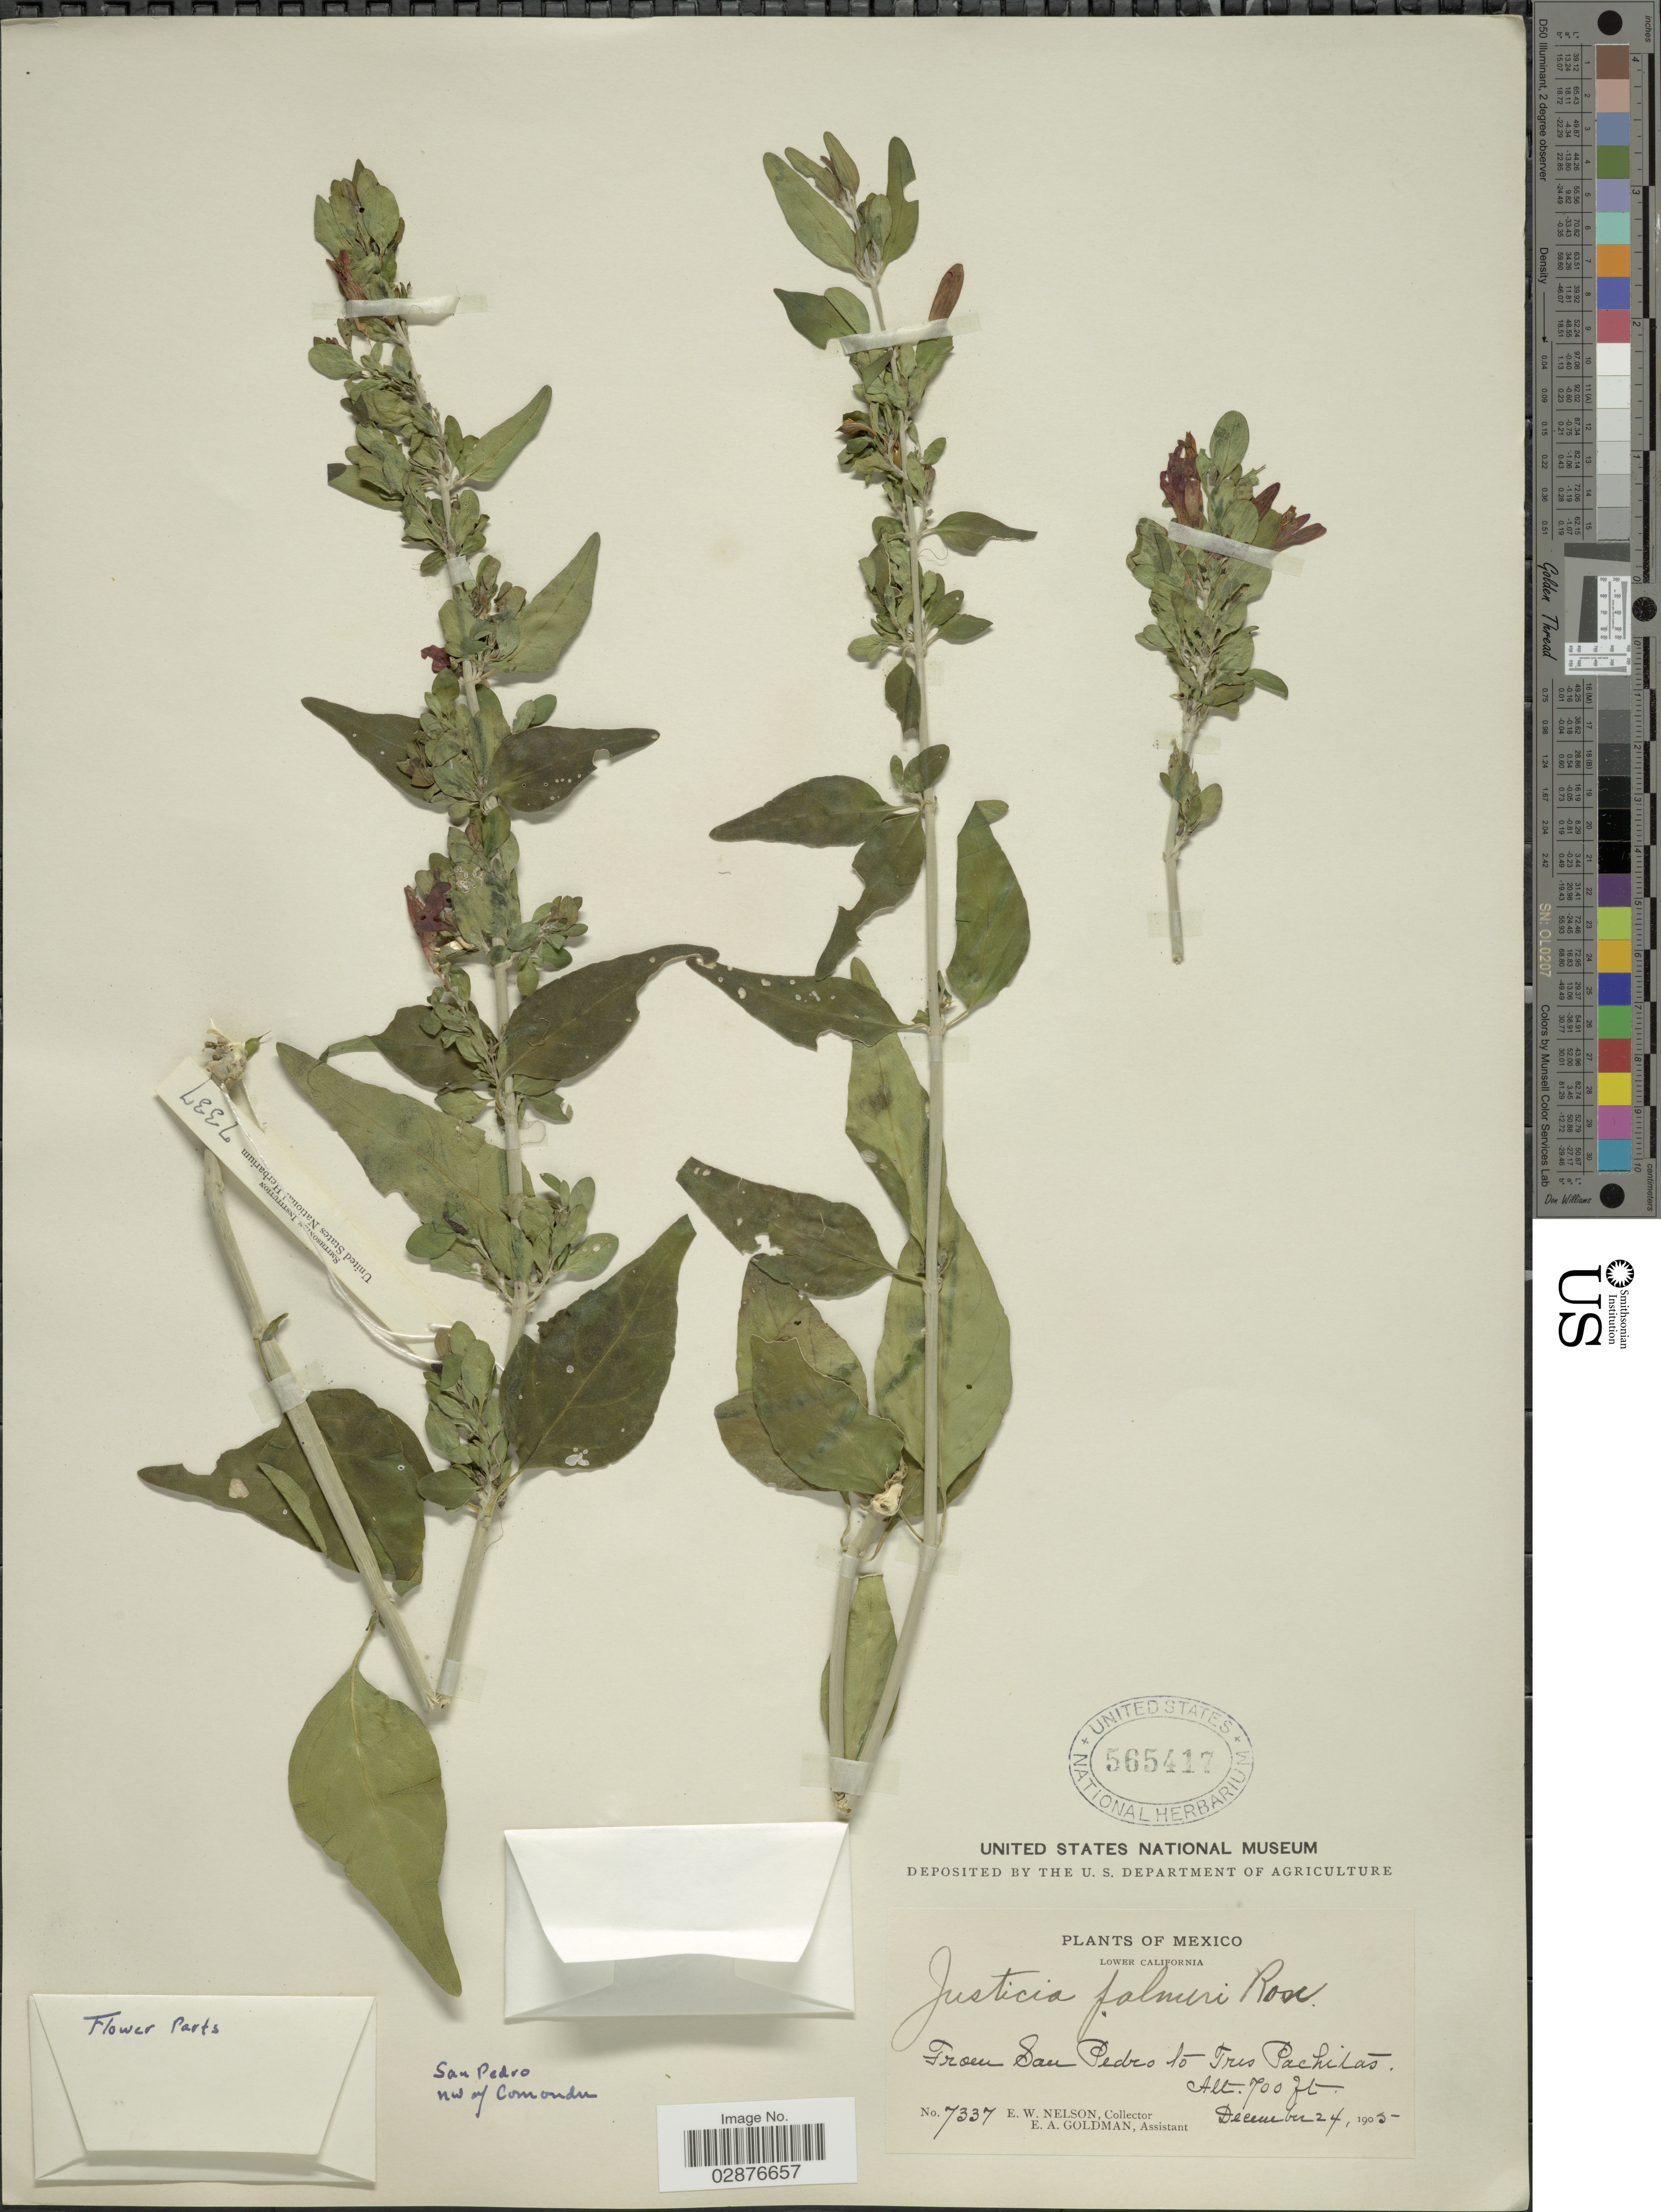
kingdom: Plantae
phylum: Tracheophyta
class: Magnoliopsida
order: Lamiales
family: Acanthaceae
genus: Justicia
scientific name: Justicia palmeri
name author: Rose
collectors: E. W. Nelson & E. A. Goldman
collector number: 7337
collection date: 1905-12-24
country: Mexico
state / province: Baja California Sur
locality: Lower California, From San Pedro to Tres Pachitas.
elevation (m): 213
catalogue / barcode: US 565417